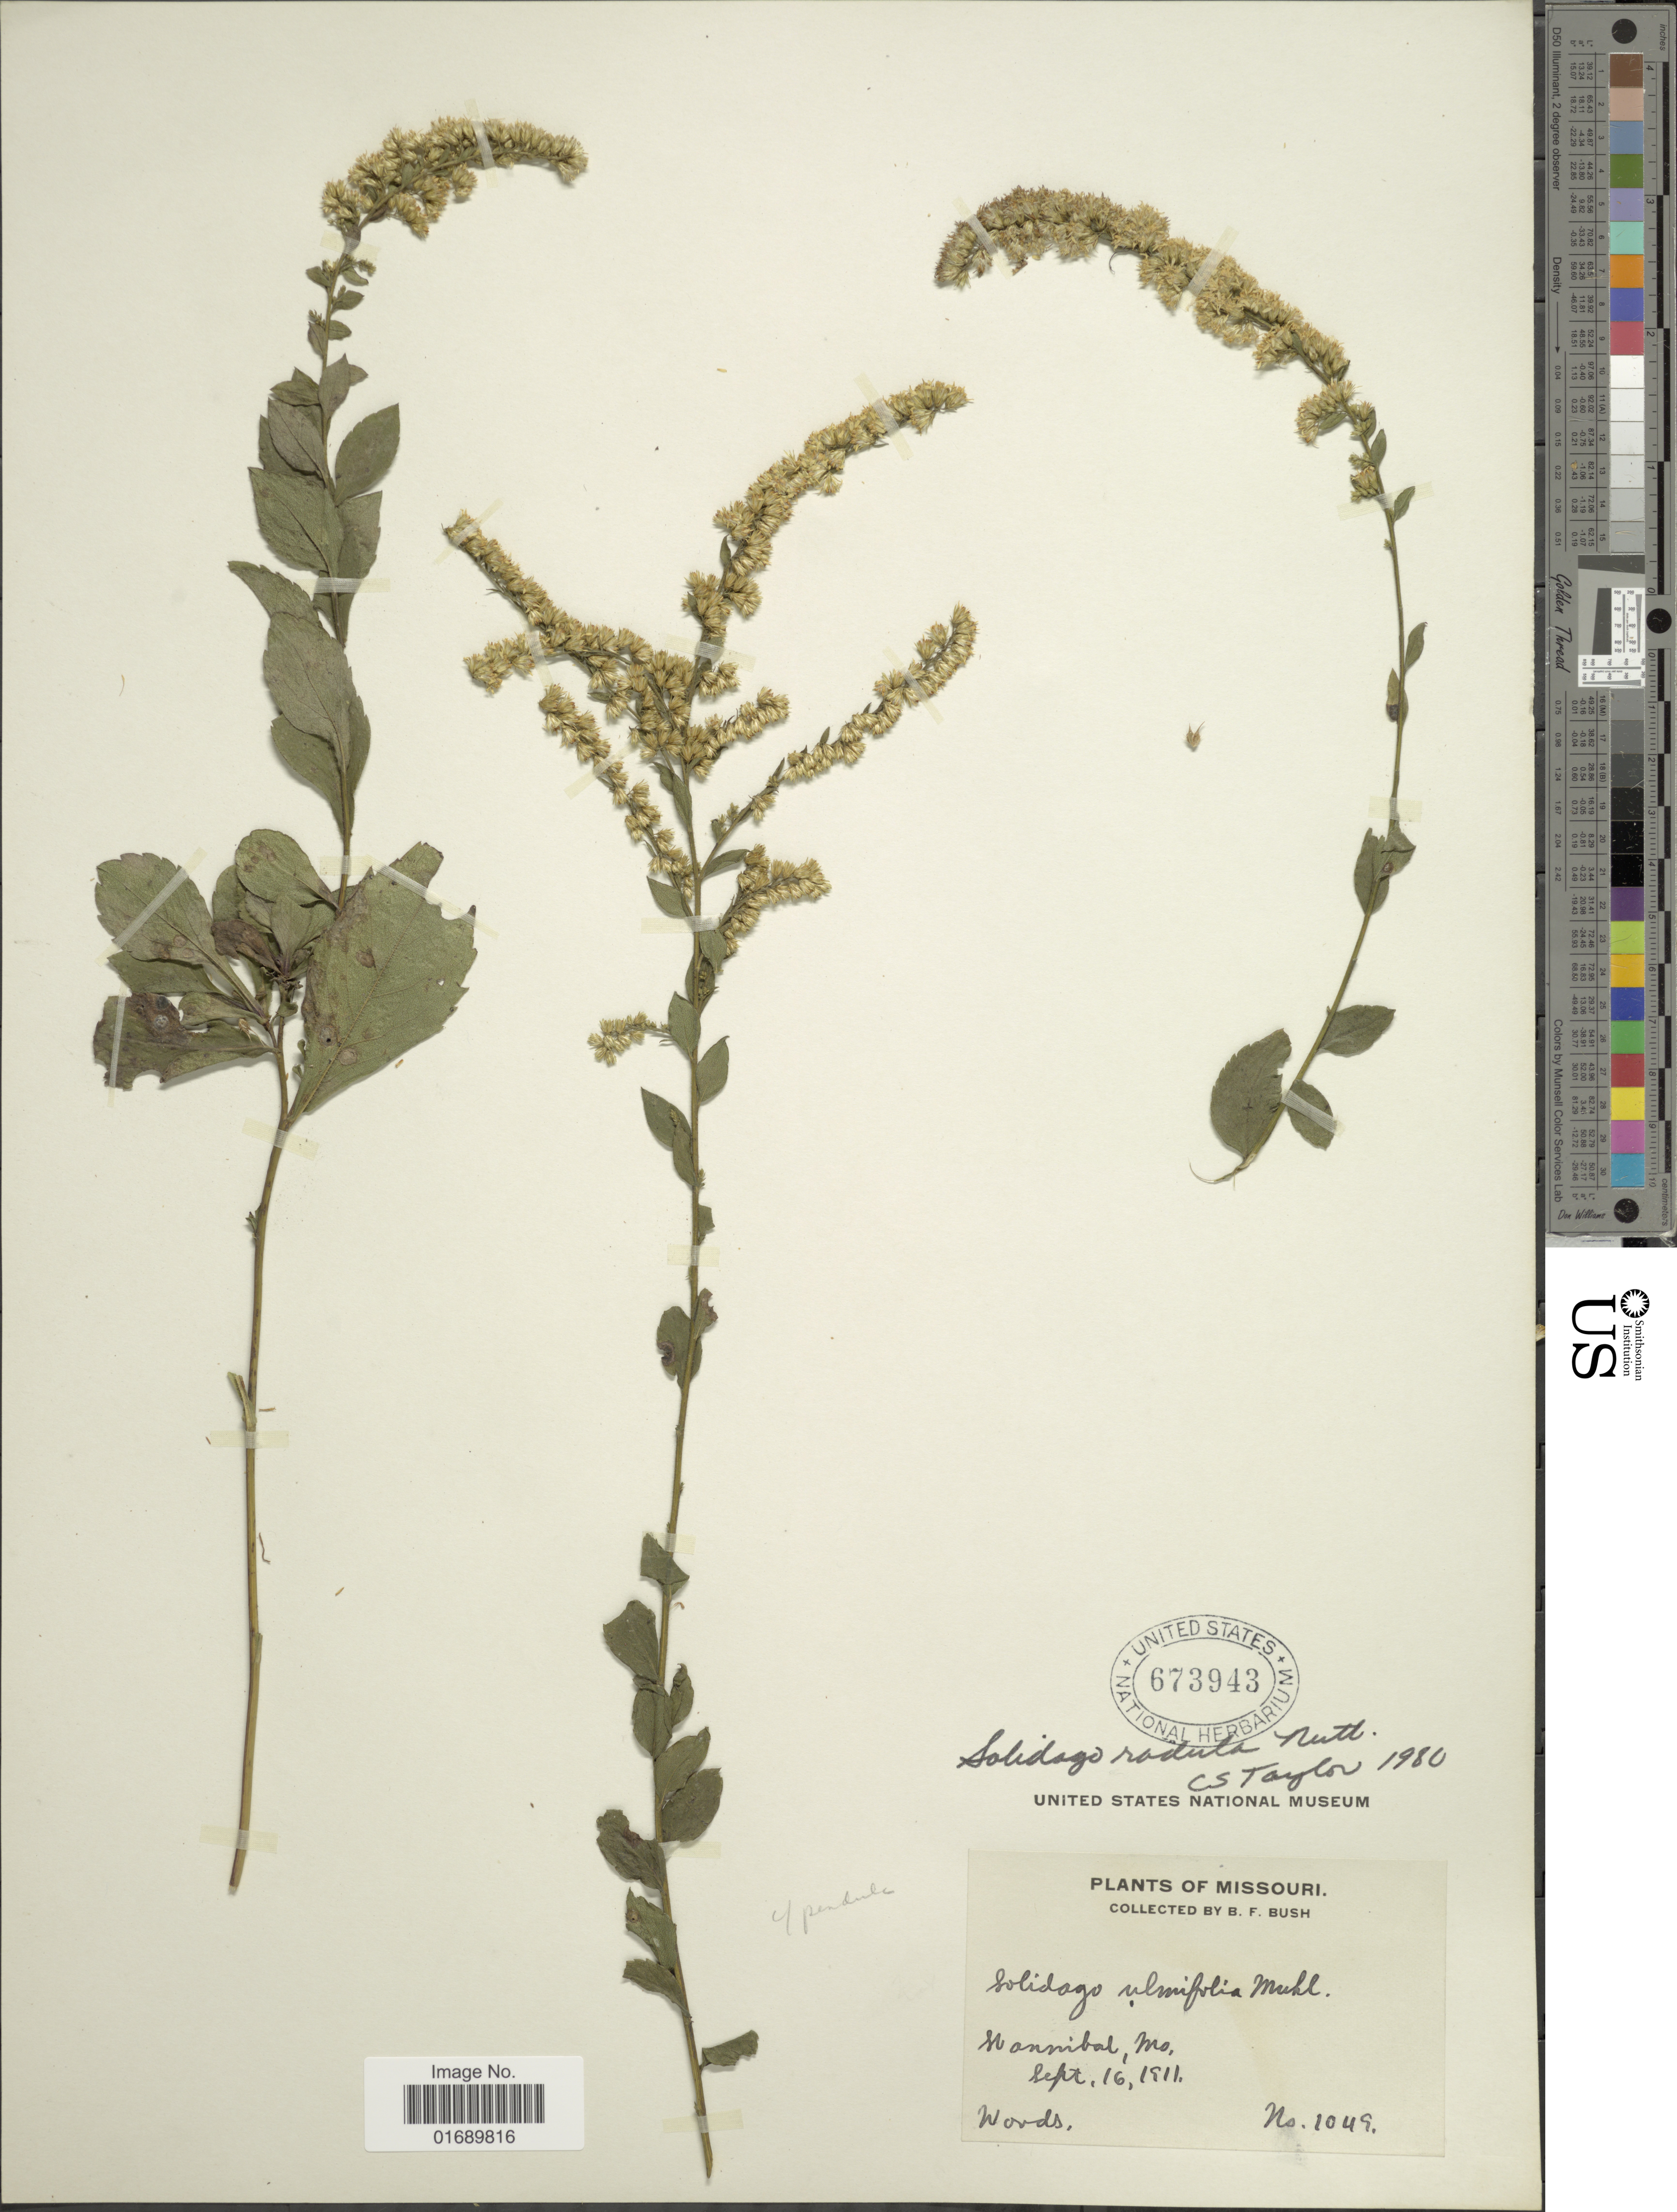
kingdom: Plantae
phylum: Tracheophyta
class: Magnoliopsida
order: Asterales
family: Asteraceae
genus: Solidago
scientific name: Solidago radula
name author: Nutt.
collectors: B. F. Bush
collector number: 1049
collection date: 1911-09-16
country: United States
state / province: Missouri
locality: Hannibal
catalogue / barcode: US 673943